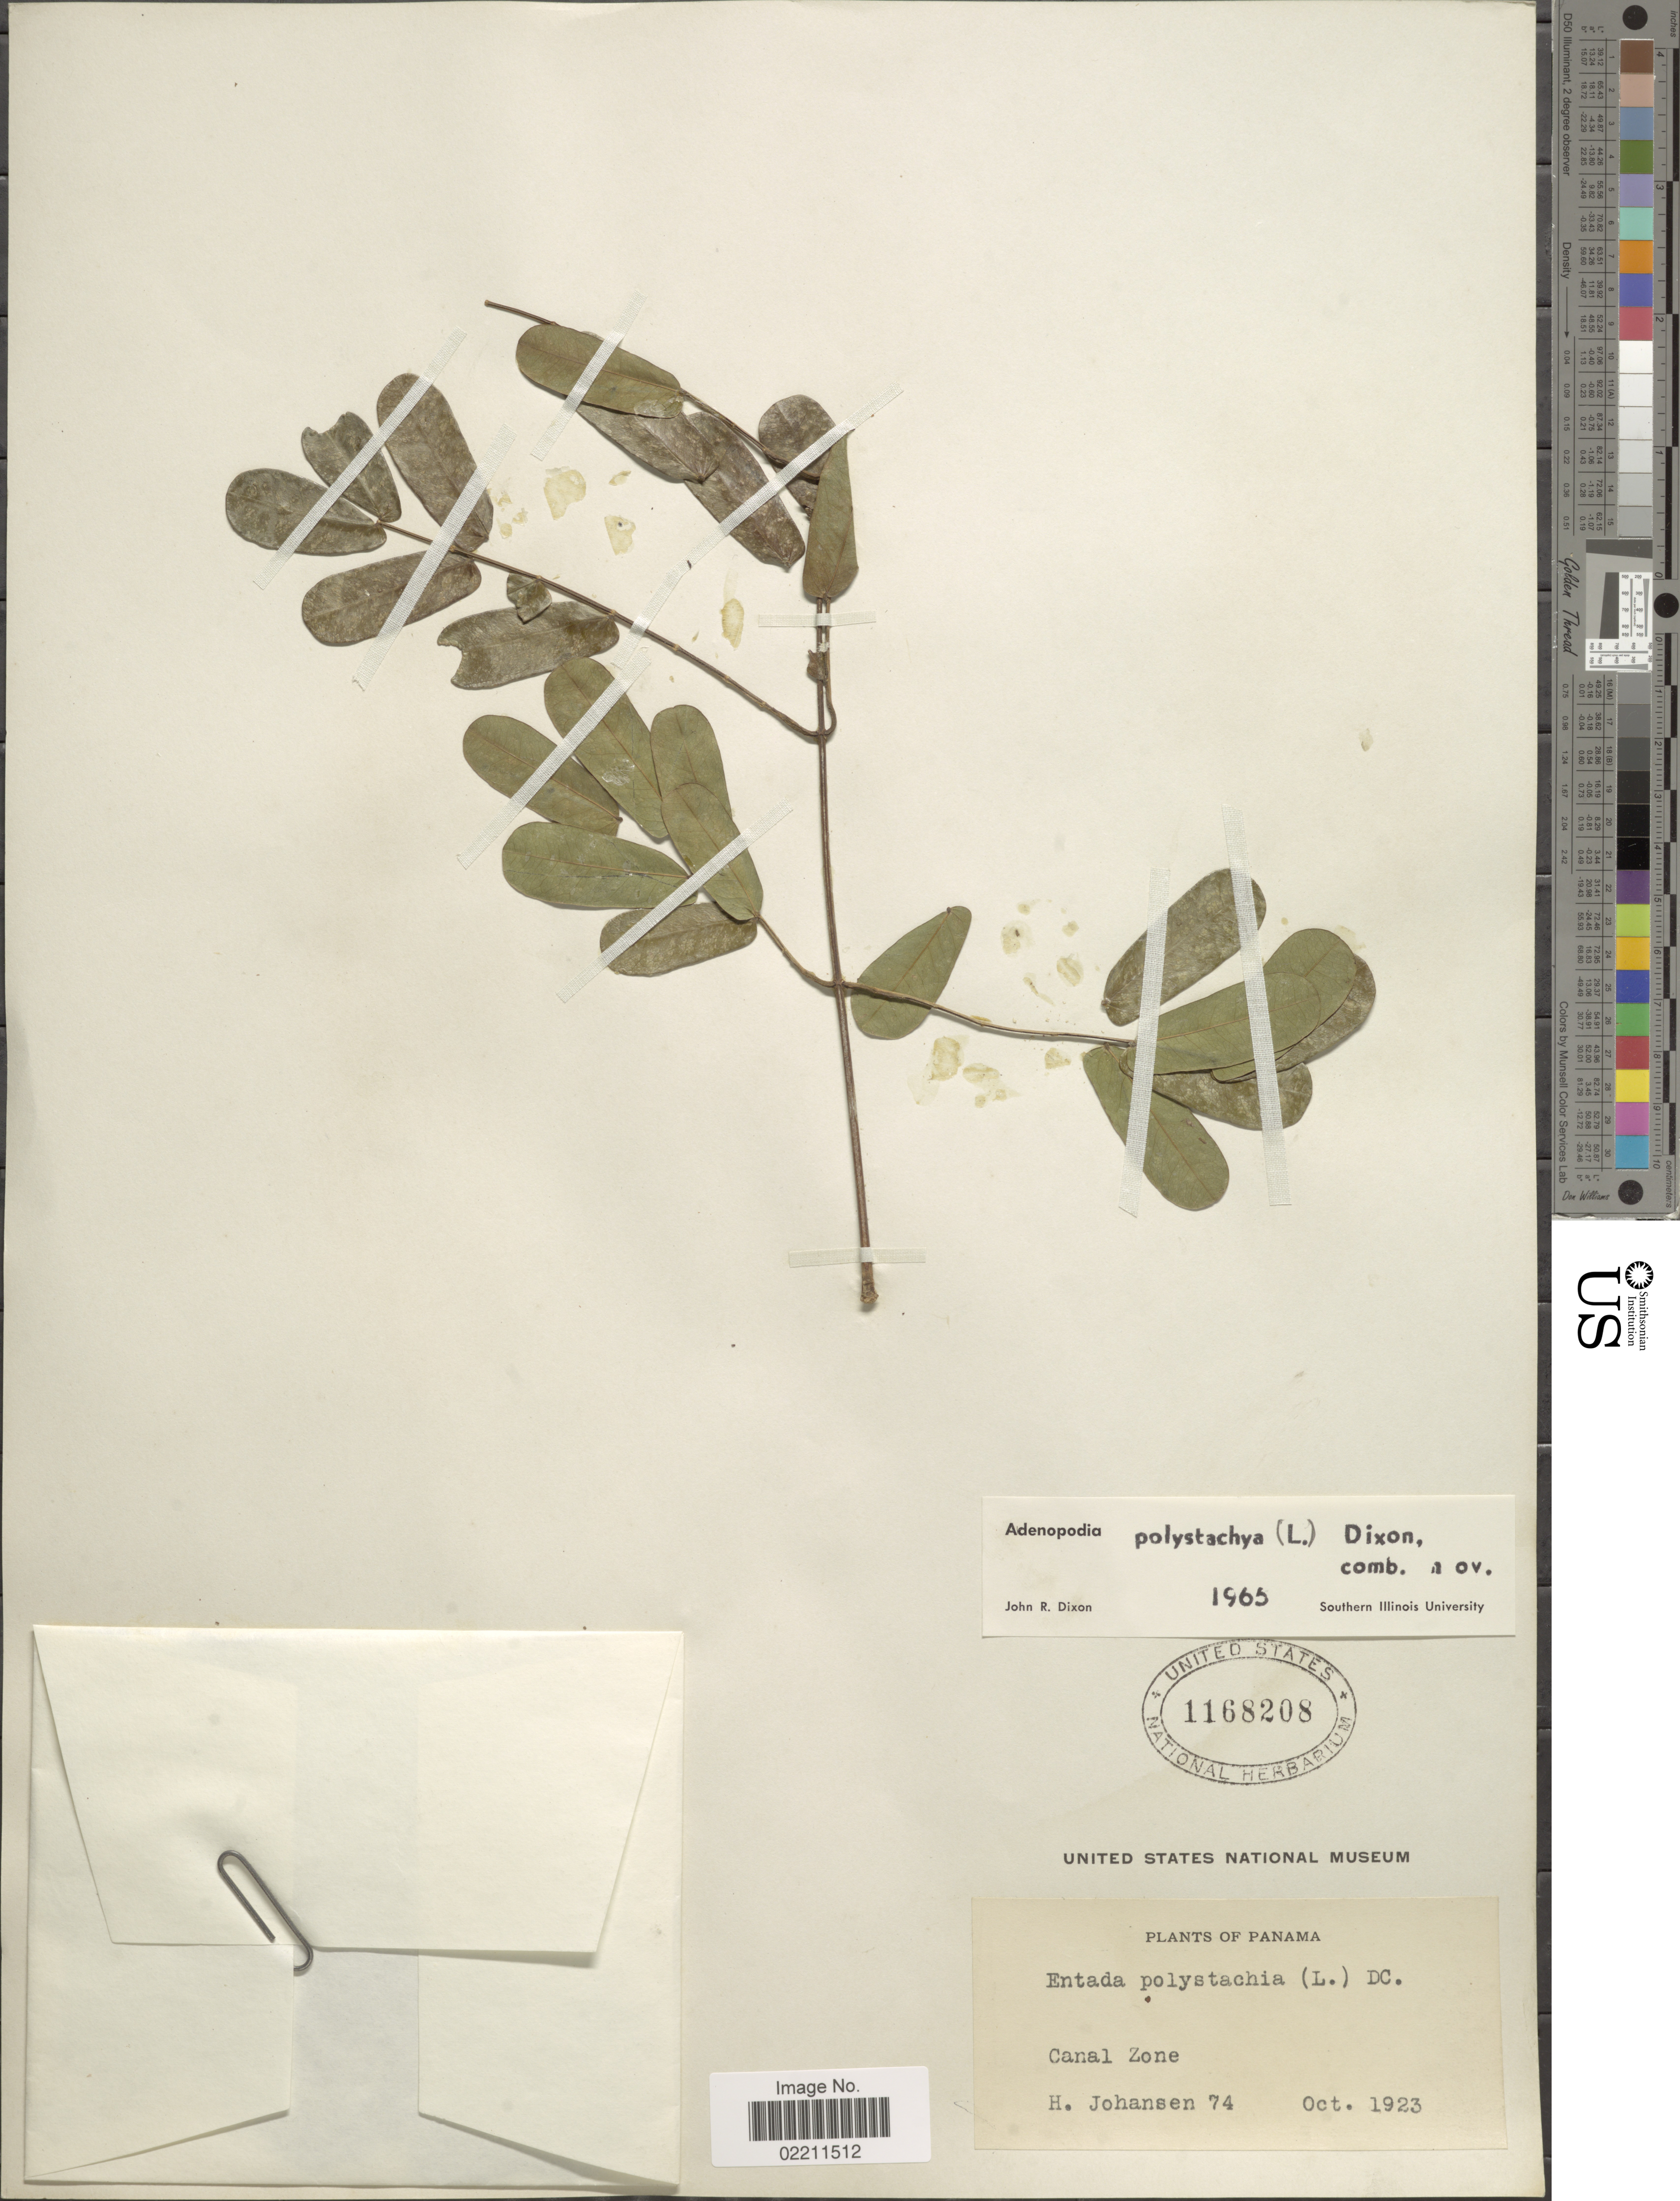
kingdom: Plantae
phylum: Tracheophyta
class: Magnoliopsida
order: Fabales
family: Fabaceae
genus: Entada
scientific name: Entada polystachya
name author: (L.) DC.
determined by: Strong, Mark T., (BOT), Smithsonian Institution - National Museum of Natural History (UNITED STATES)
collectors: H. Johansen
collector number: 74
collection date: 1923-10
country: Panama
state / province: Colón / Panamá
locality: Canal Zone.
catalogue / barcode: US 1168208